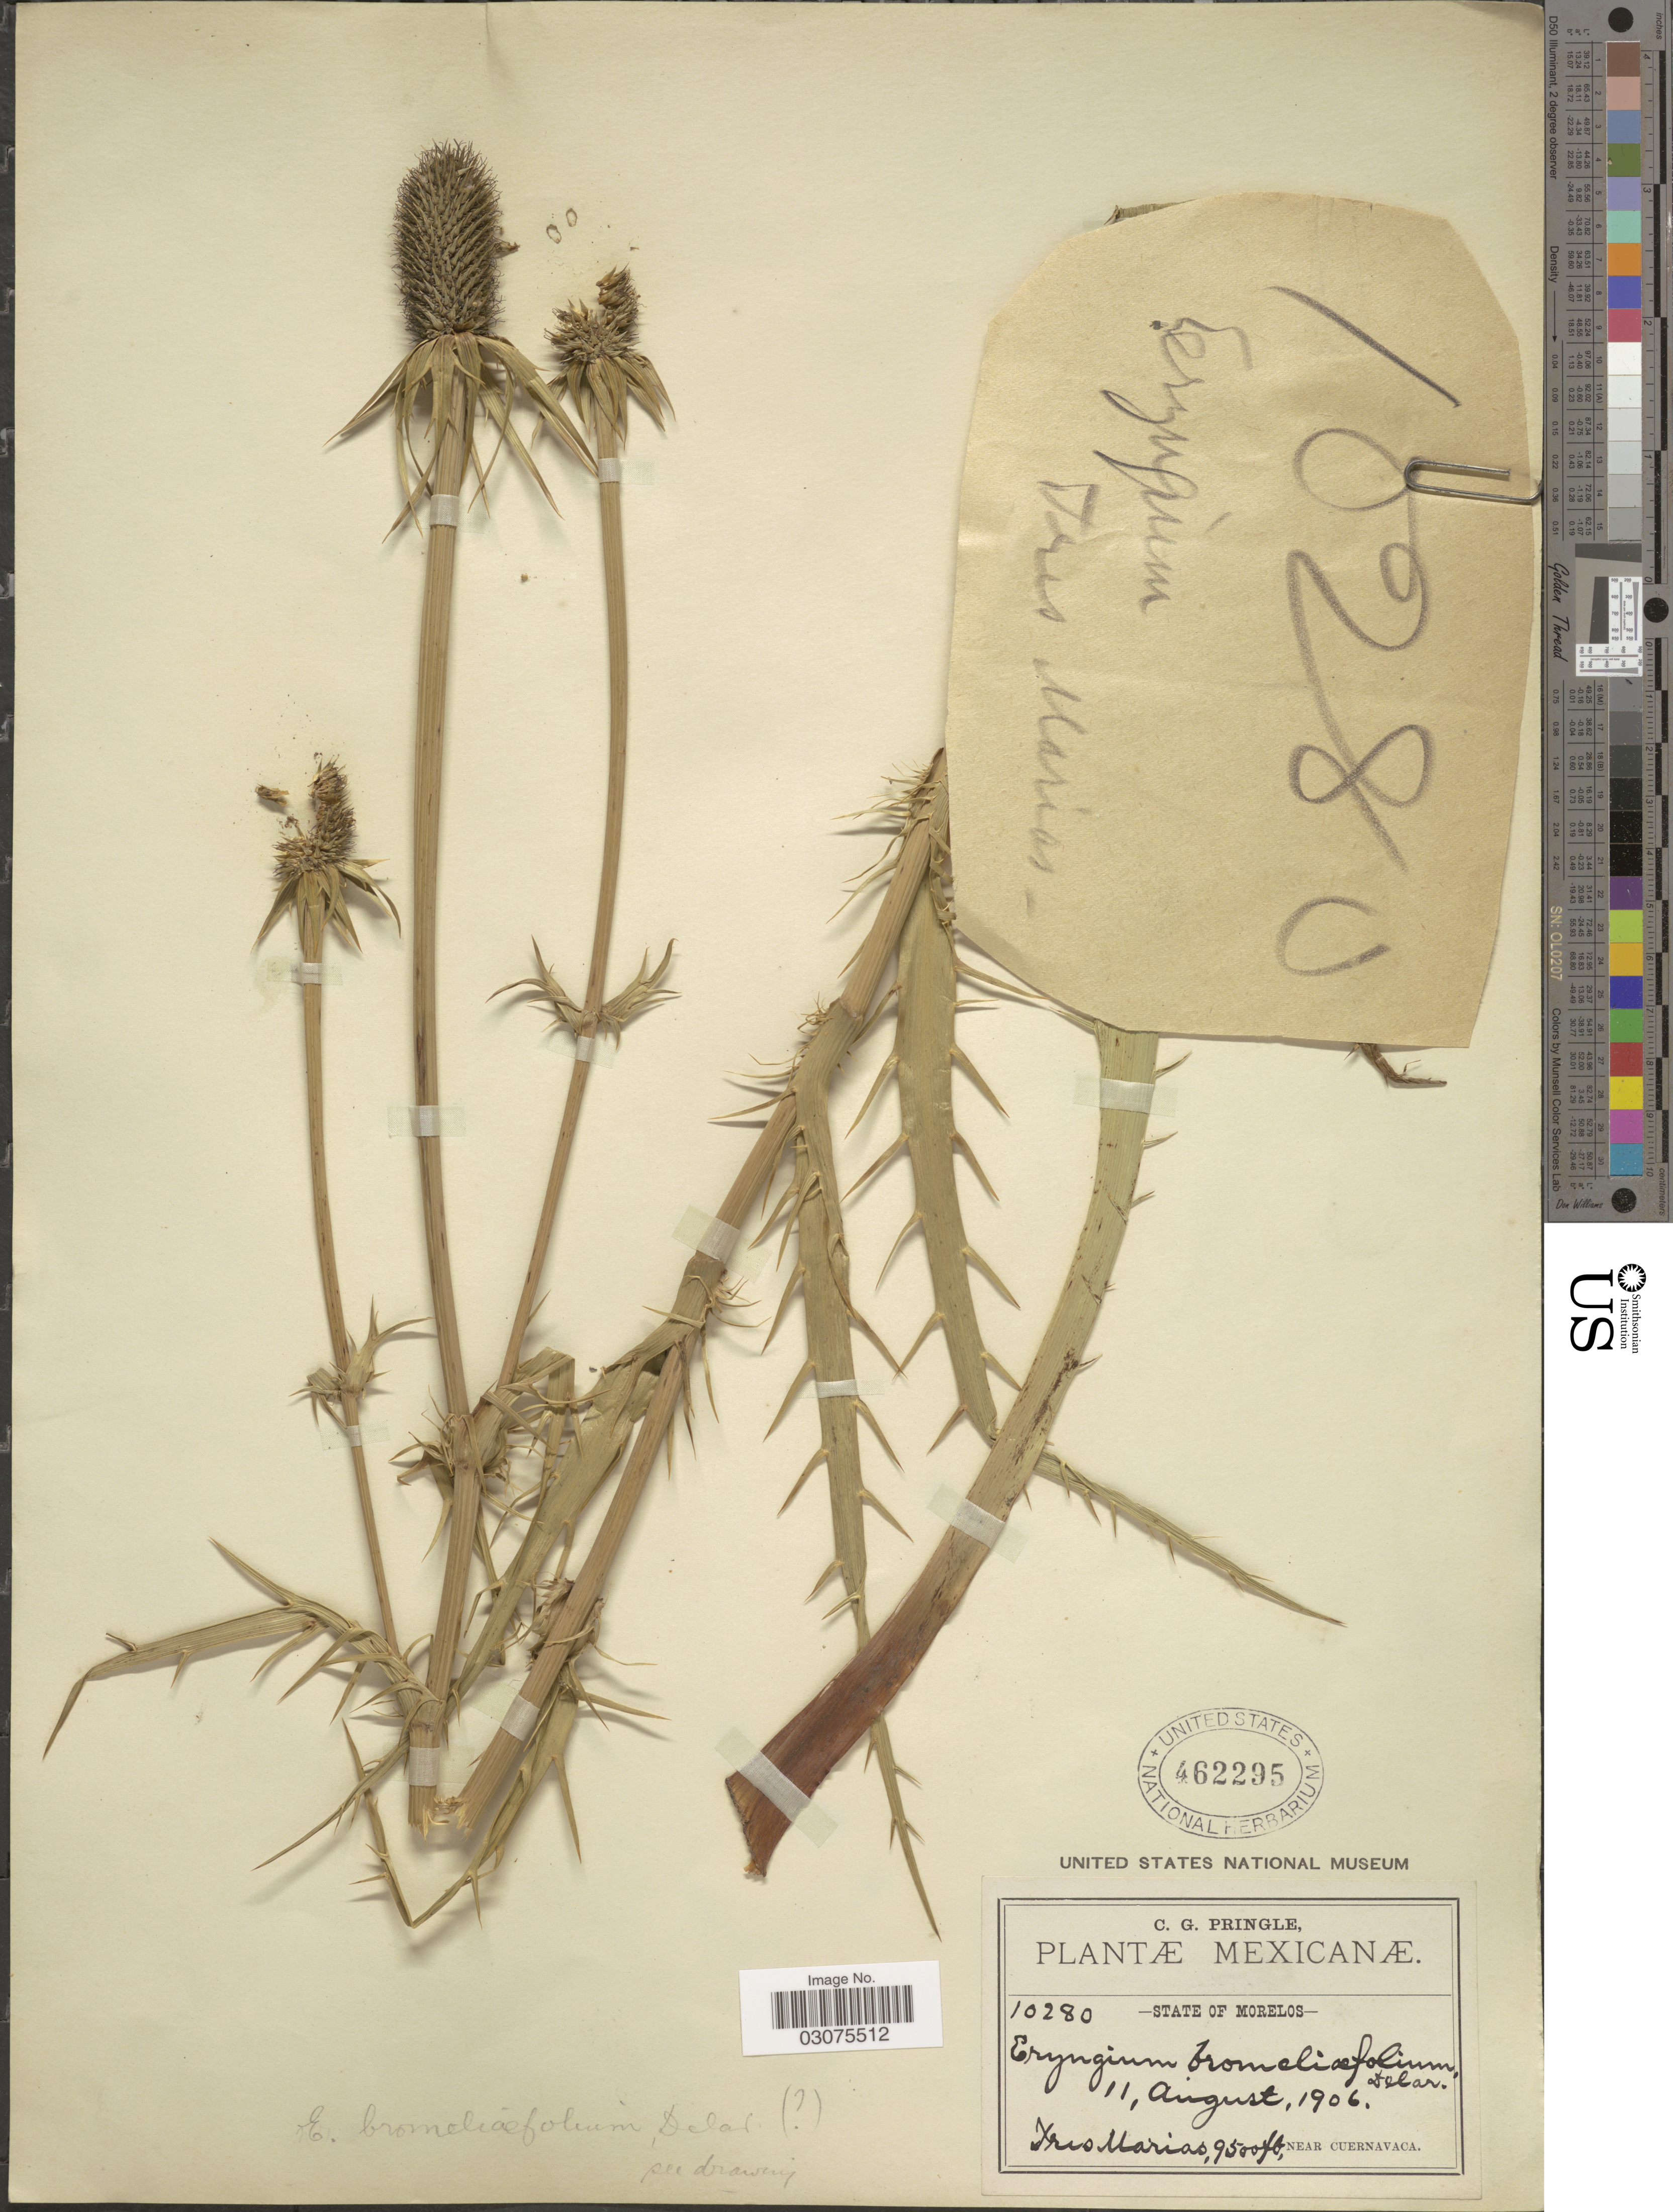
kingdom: Plantae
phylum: Tracheophyta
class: Magnoliopsida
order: Apiales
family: Apiaceae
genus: Eryngium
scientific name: Eryngium columnare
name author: Hemsl.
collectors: C. G. Pringle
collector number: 10280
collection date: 1906-08-11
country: Mexico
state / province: Morelos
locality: Tres Marias, Near Cuernavaca.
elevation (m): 2896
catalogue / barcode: US 462295